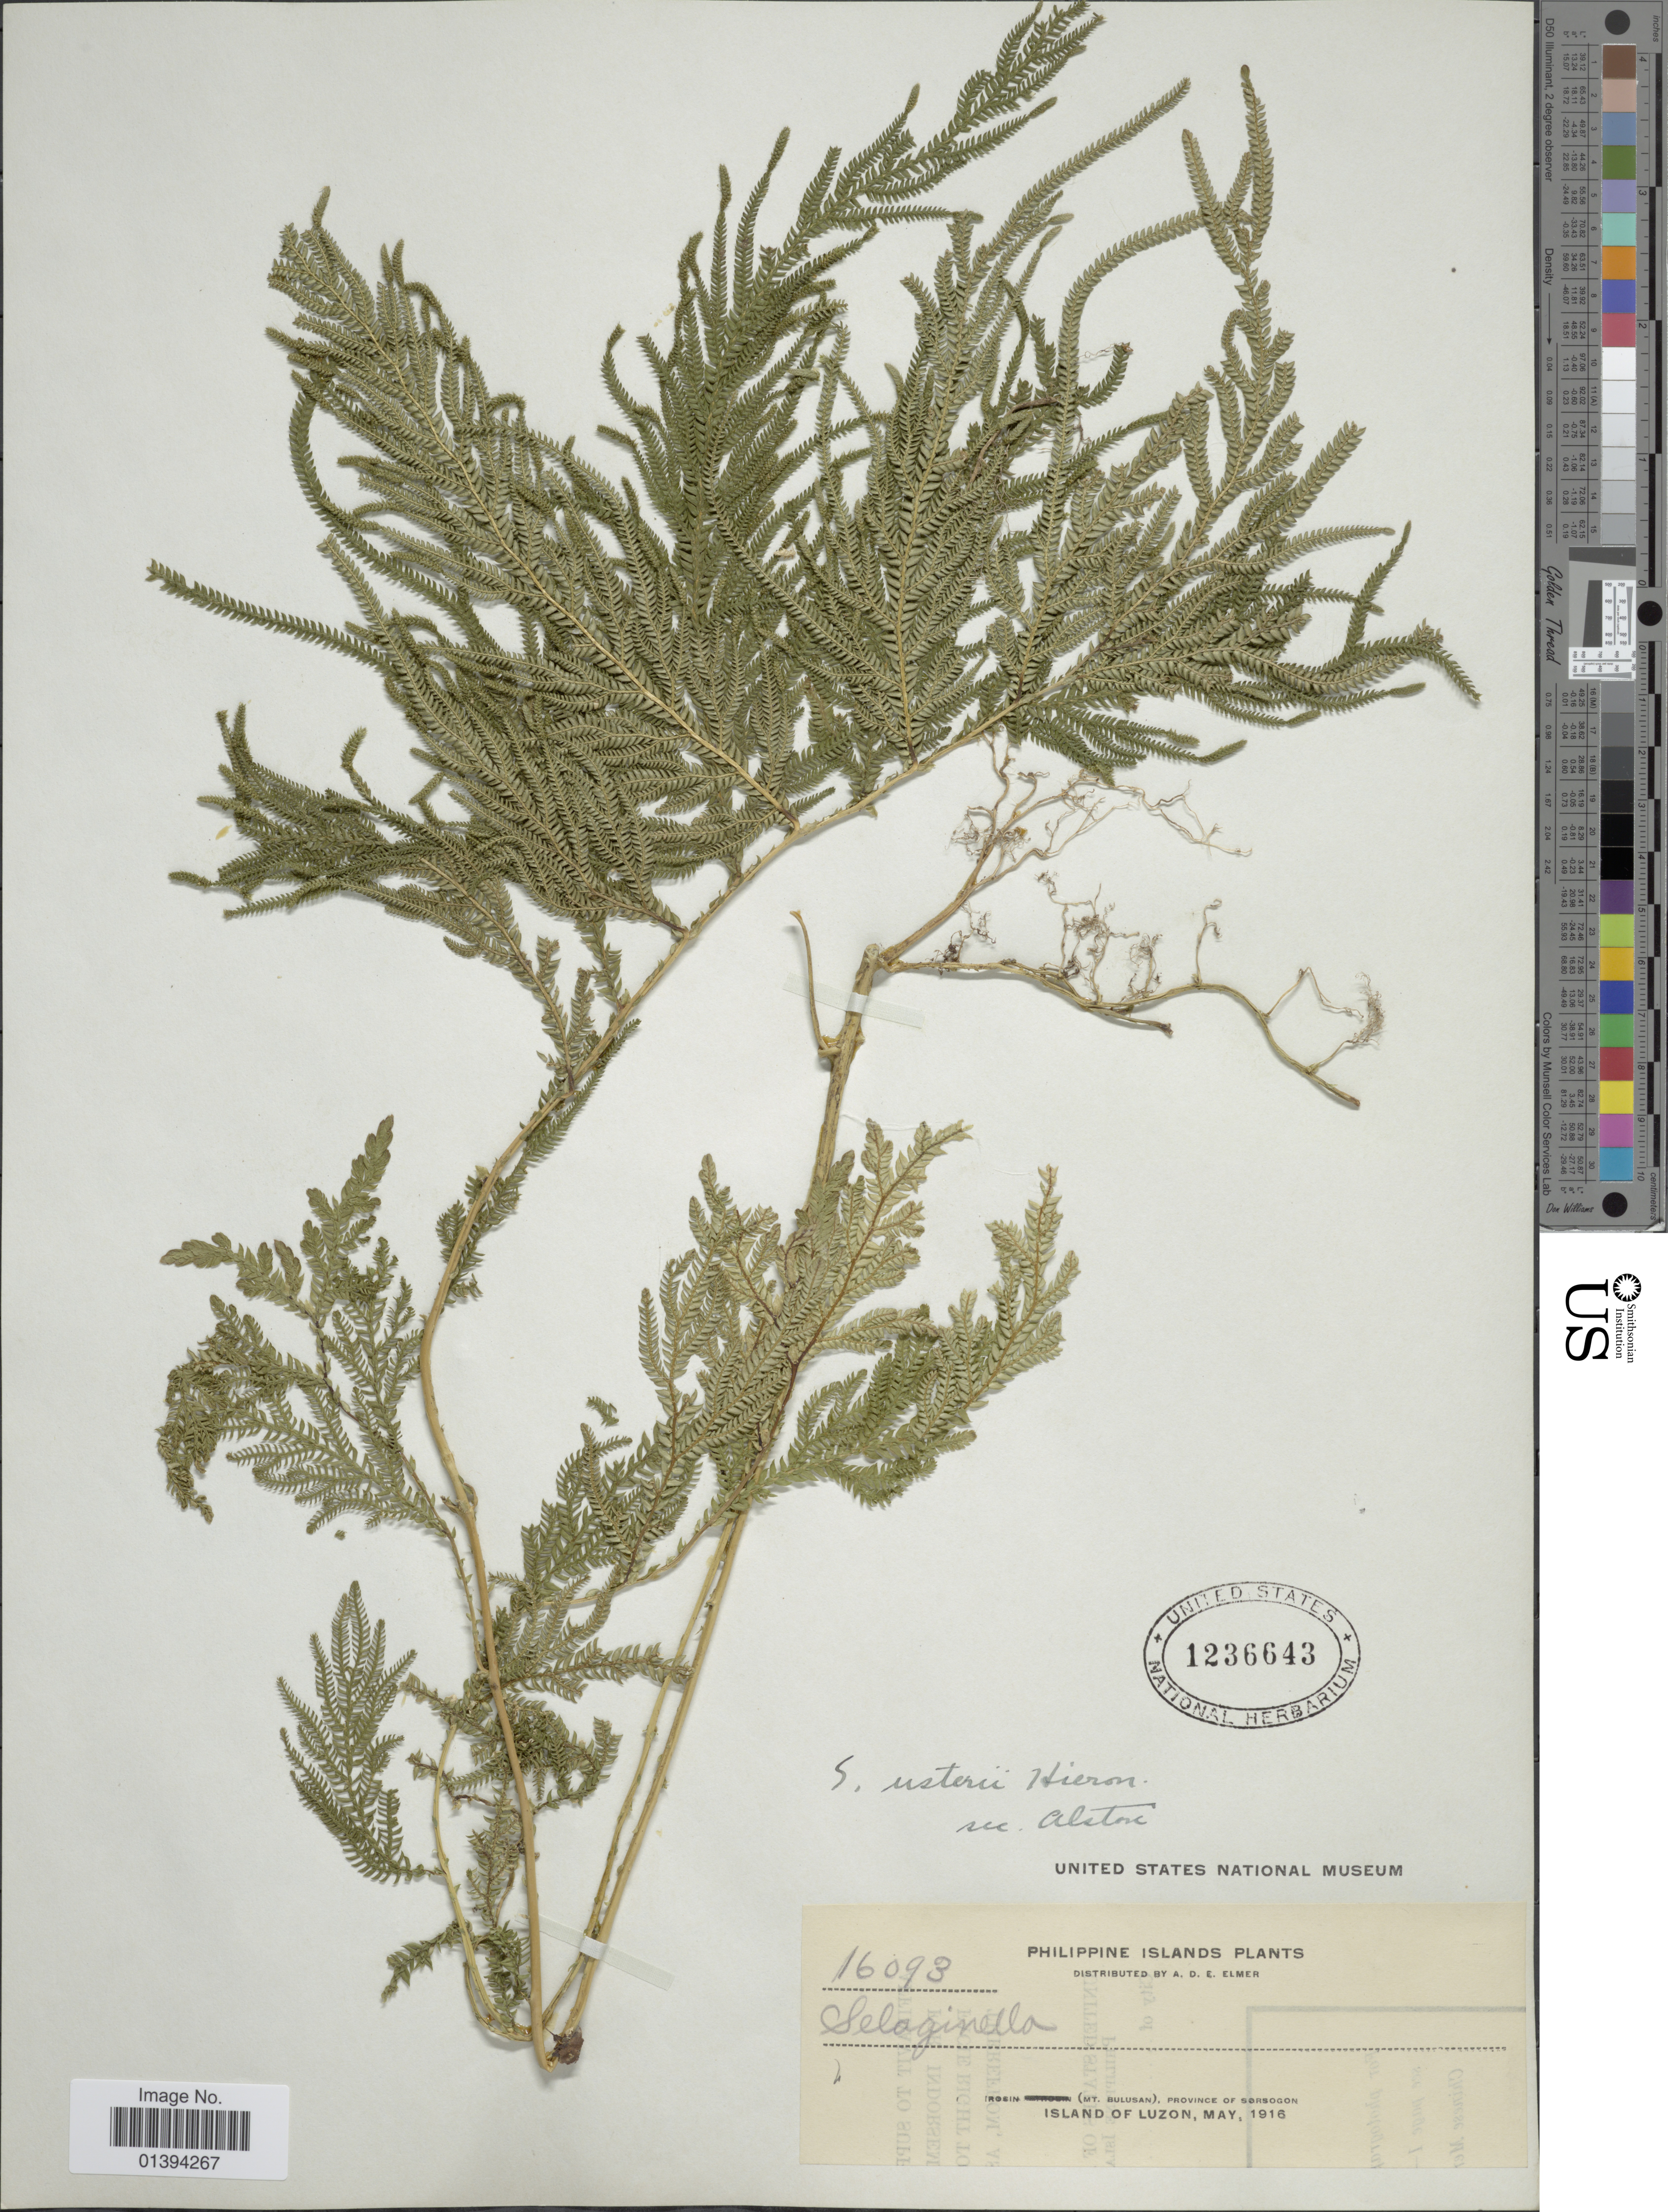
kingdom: Plantae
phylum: Tracheophyta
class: Lycopodiopsida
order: Selaginellales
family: Selaginellaceae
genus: Selaginella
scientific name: Selaginella usterii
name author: Hieron.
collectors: A. D. E. Elmer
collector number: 16093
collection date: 1916-05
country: Philippines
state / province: Central Luzon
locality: Irosin(Mt. Bulusan), province of Sorsogon, Island of Luzon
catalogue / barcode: US 1236643